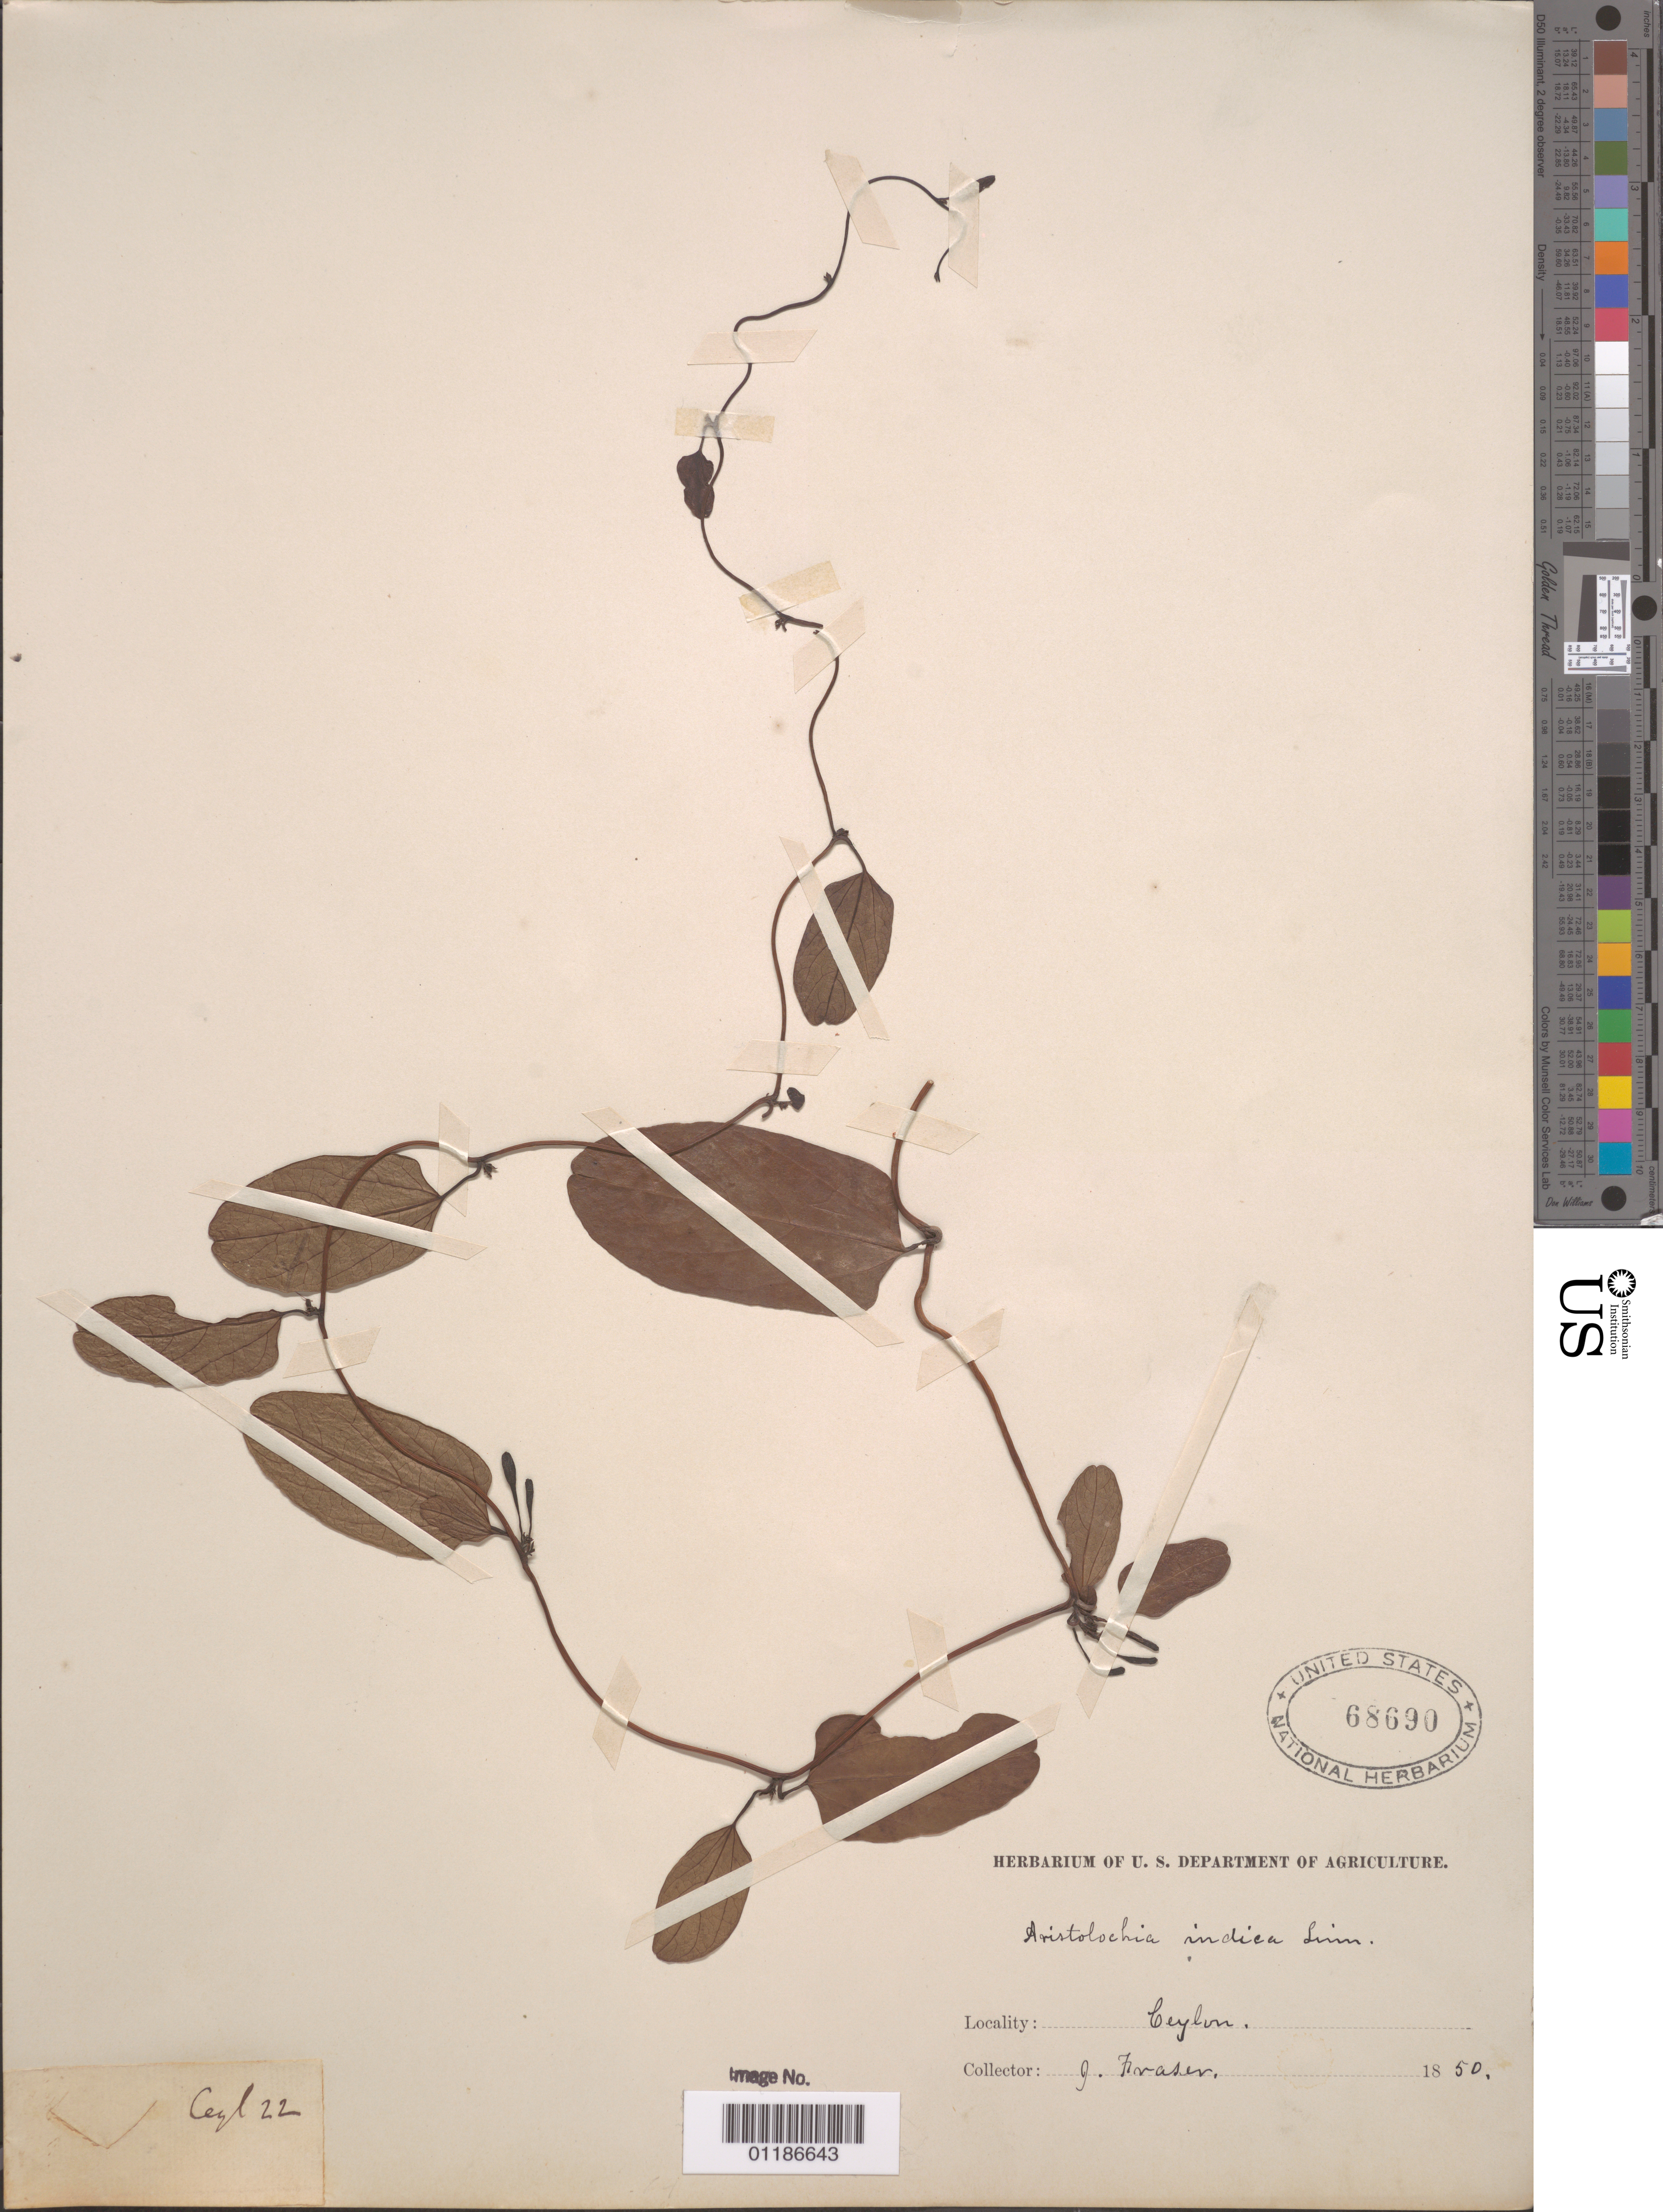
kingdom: Plantae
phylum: Tracheophyta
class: Magnoliopsida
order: Piperales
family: Aristolochiaceae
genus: Aristolochia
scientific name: Aristolochia indica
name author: L.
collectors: J. Fraser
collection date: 1850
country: Sri Lanka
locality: Ceylon.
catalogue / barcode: US 68690